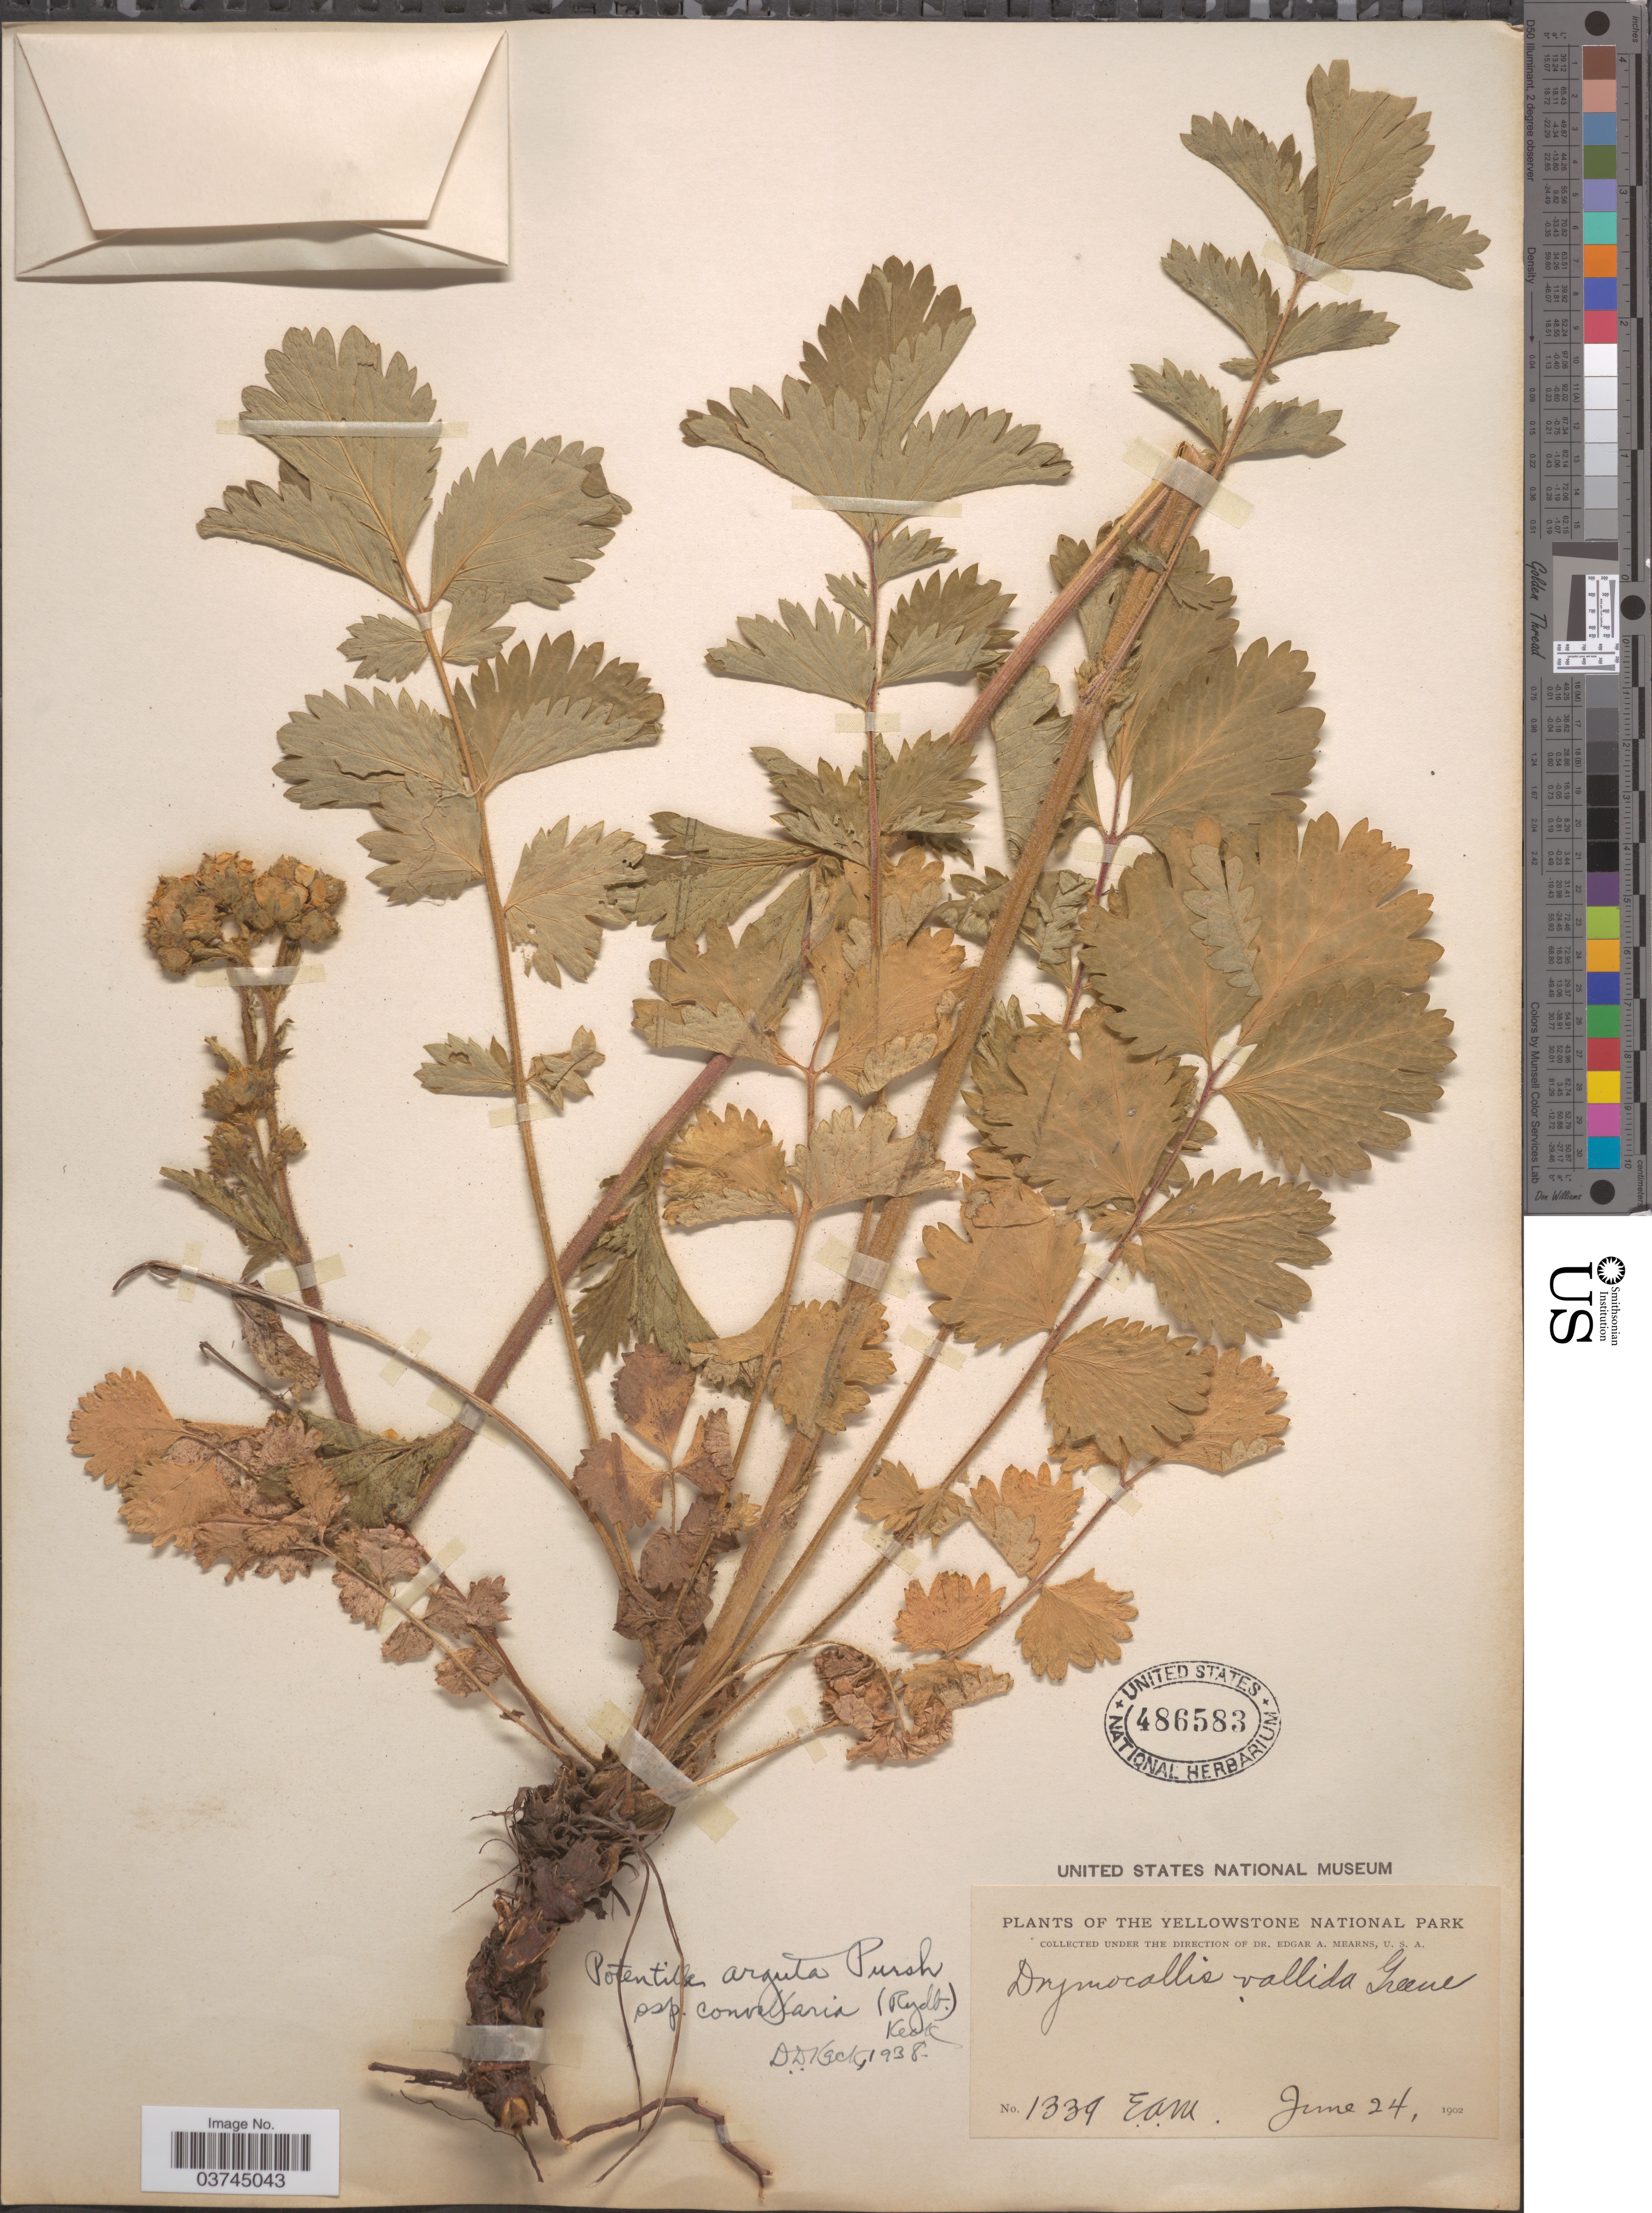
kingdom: Plantae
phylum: Tracheophyta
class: Magnoliopsida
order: Rosales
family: Rosaceae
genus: Drymocallis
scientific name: Drymocallis convallaria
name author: (Rydb.) Rydb.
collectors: E. A. Mearns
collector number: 1339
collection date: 1902-06-24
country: United States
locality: The Yellowstone National Park.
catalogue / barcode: US 486583